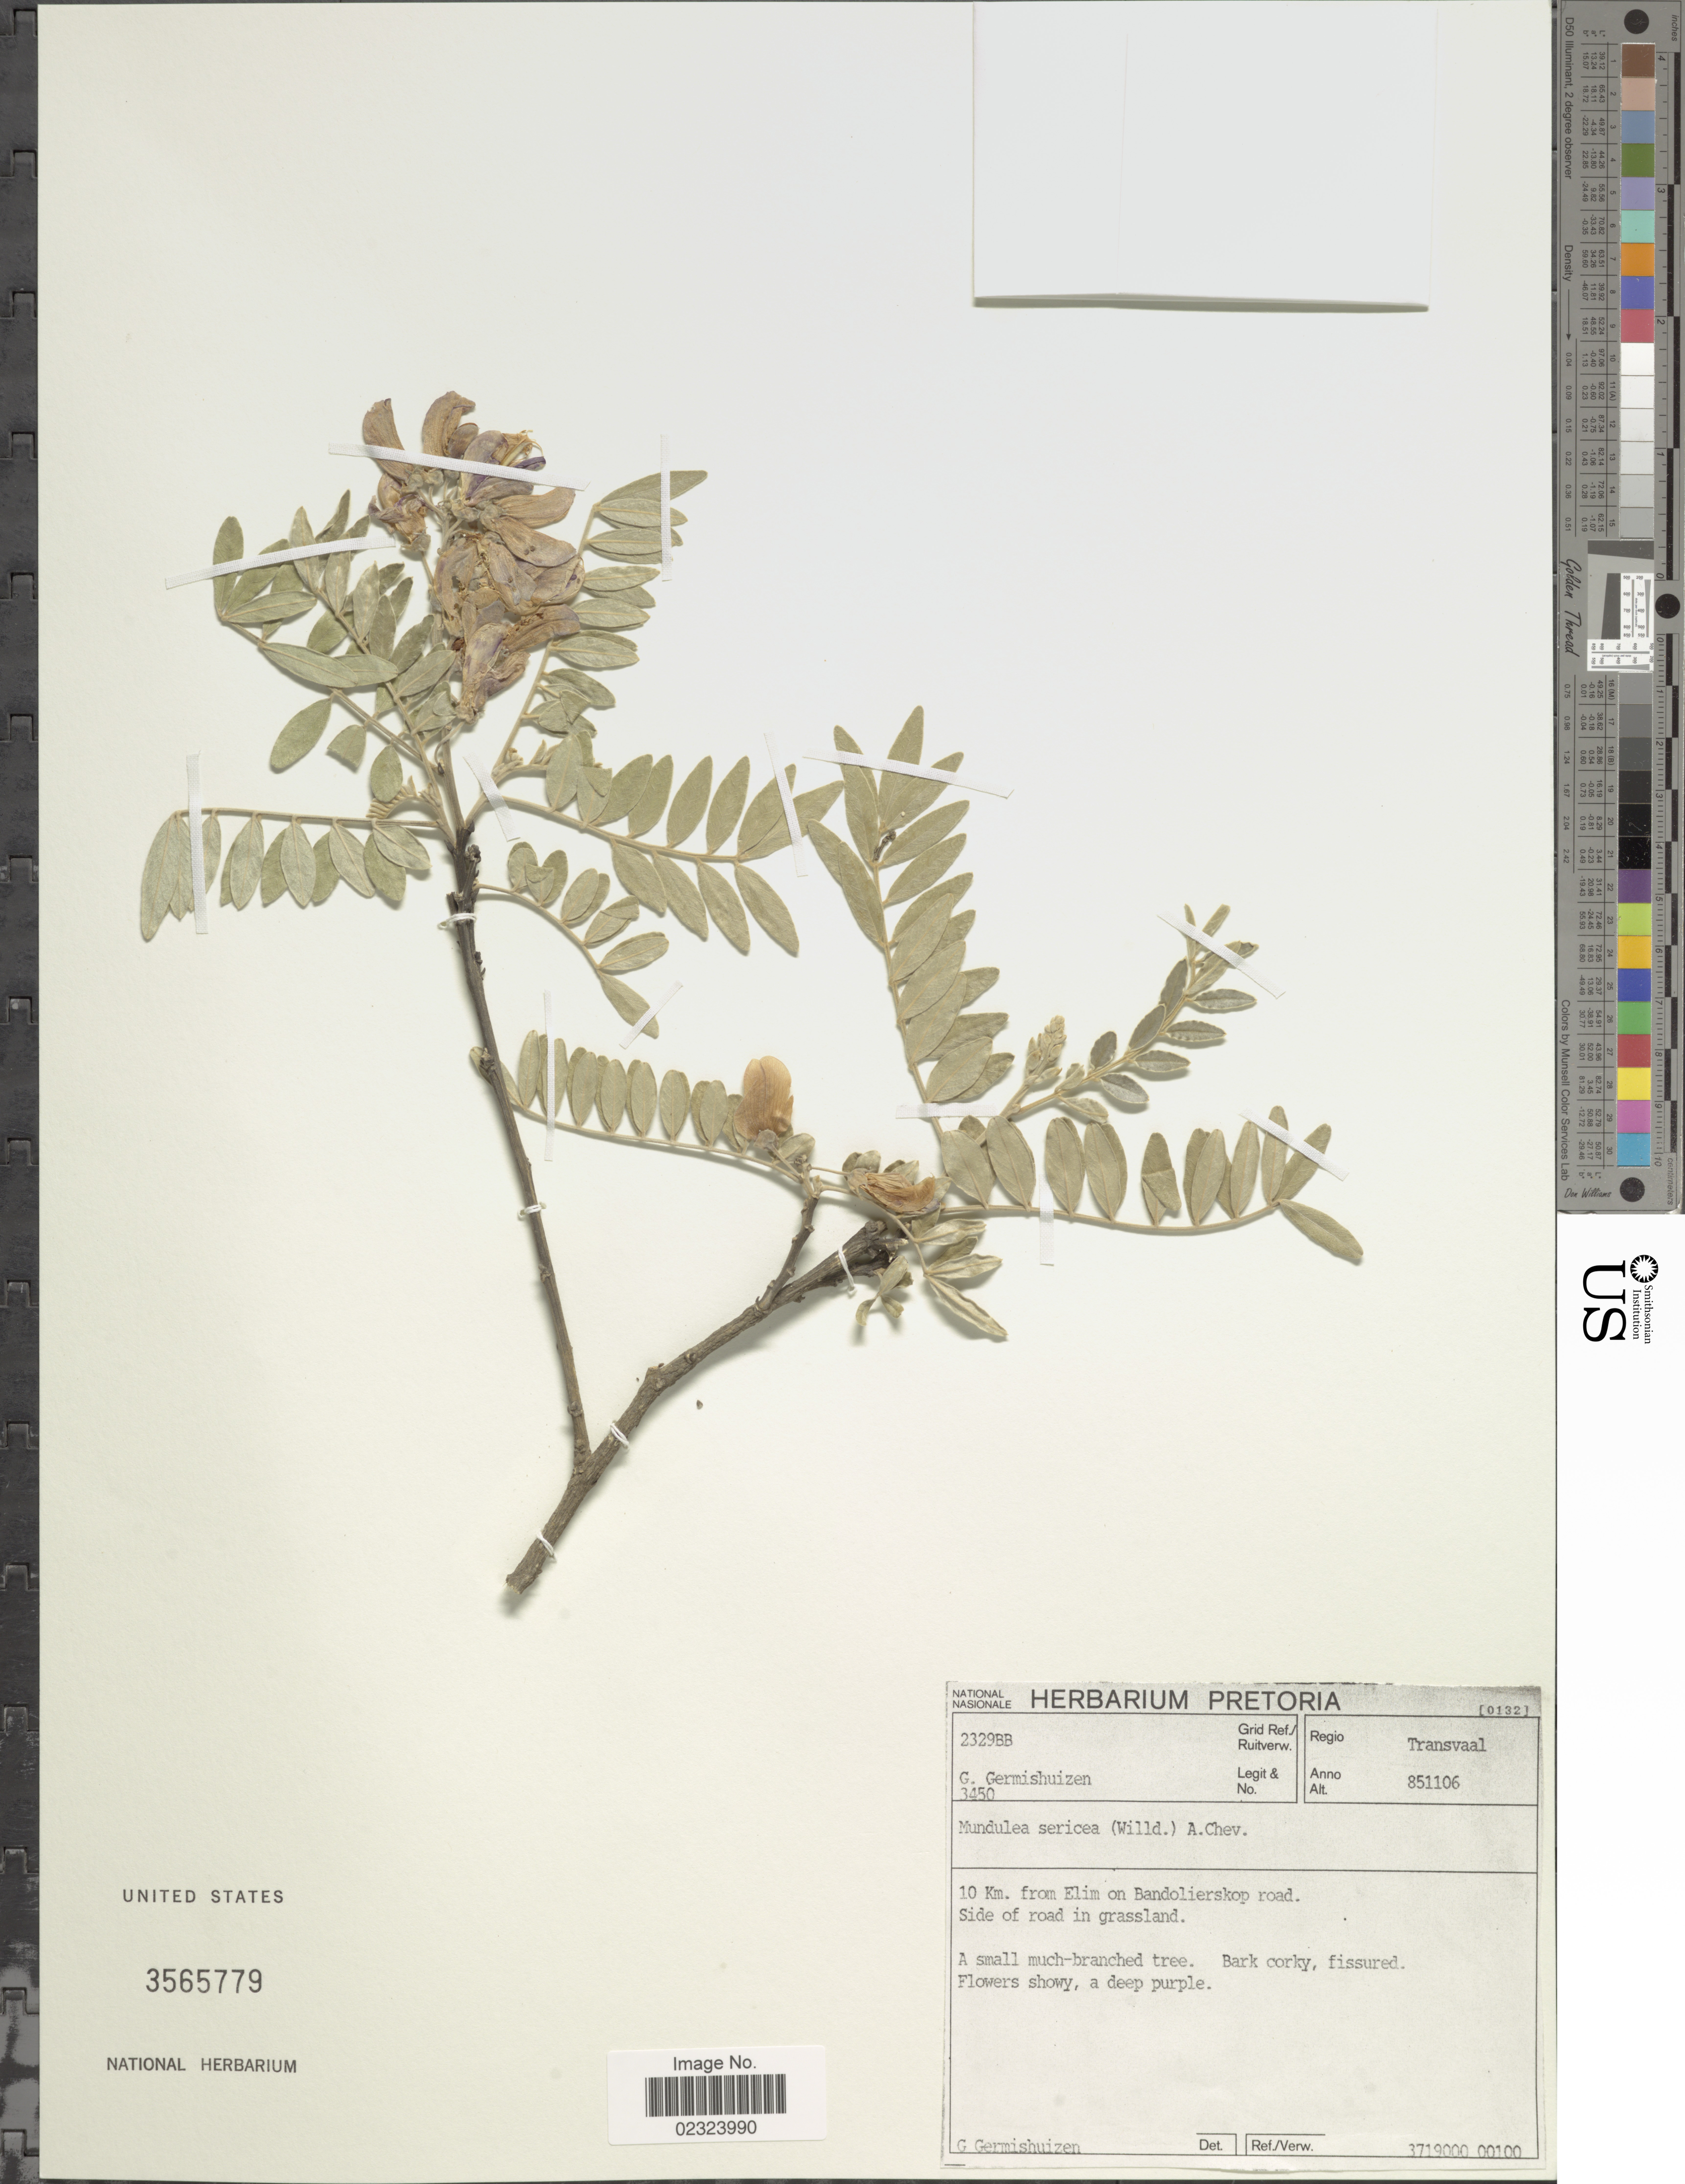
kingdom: Plantae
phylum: Tracheophyta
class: Magnoliopsida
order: Fabales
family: Fabaceae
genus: Mundulea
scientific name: Mundulea sericea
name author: (Willd.) A. Chev.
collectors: G. Germishuizen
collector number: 3450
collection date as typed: Transcribed d/m/y: 6/11/85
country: South Africa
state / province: Western Cape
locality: Regio Transvaal. 10 Km. from Elim on Bandolierskop road.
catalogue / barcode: US 3565779